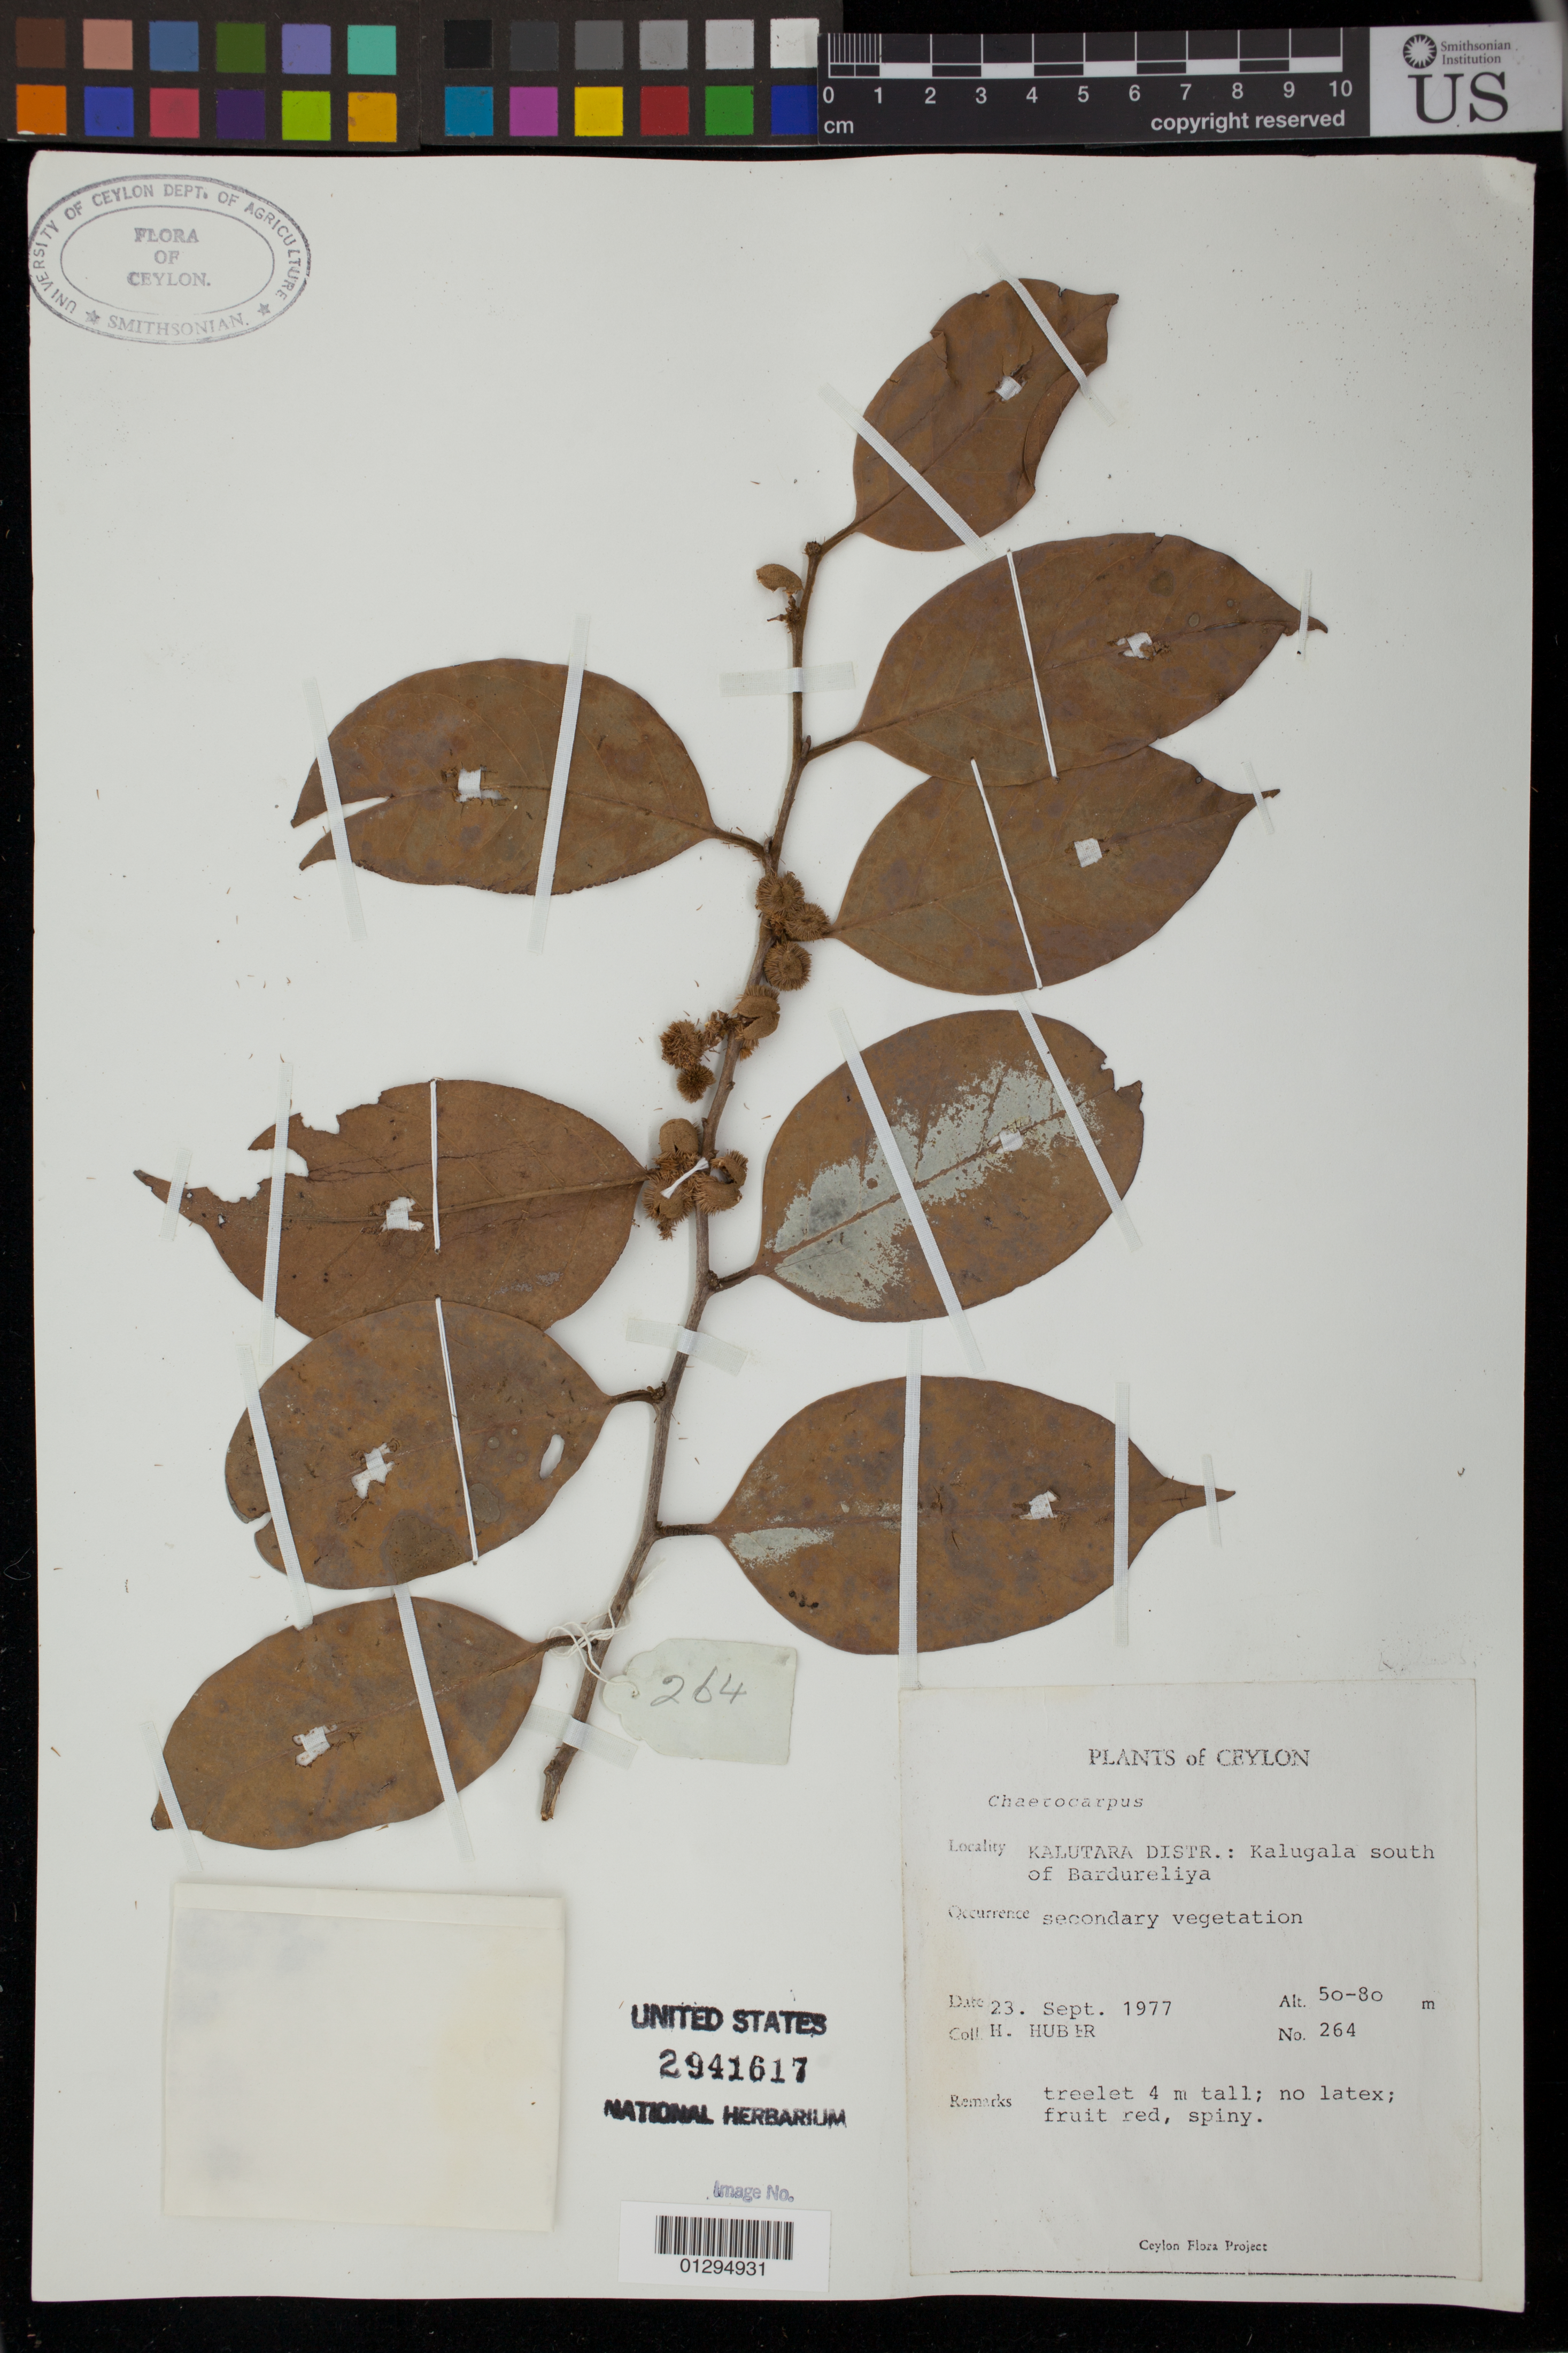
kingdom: Plantae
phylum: Tracheophyta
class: Magnoliopsida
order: Malpighiales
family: Peraceae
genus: Chaetocarpus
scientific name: Chaetocarpus sp.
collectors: H. Huber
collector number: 264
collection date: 1977-09-23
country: Sri Lanka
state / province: Central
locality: Kalutara Distr: Kalugala south of Bardureliya.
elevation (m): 50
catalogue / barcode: US 2941617